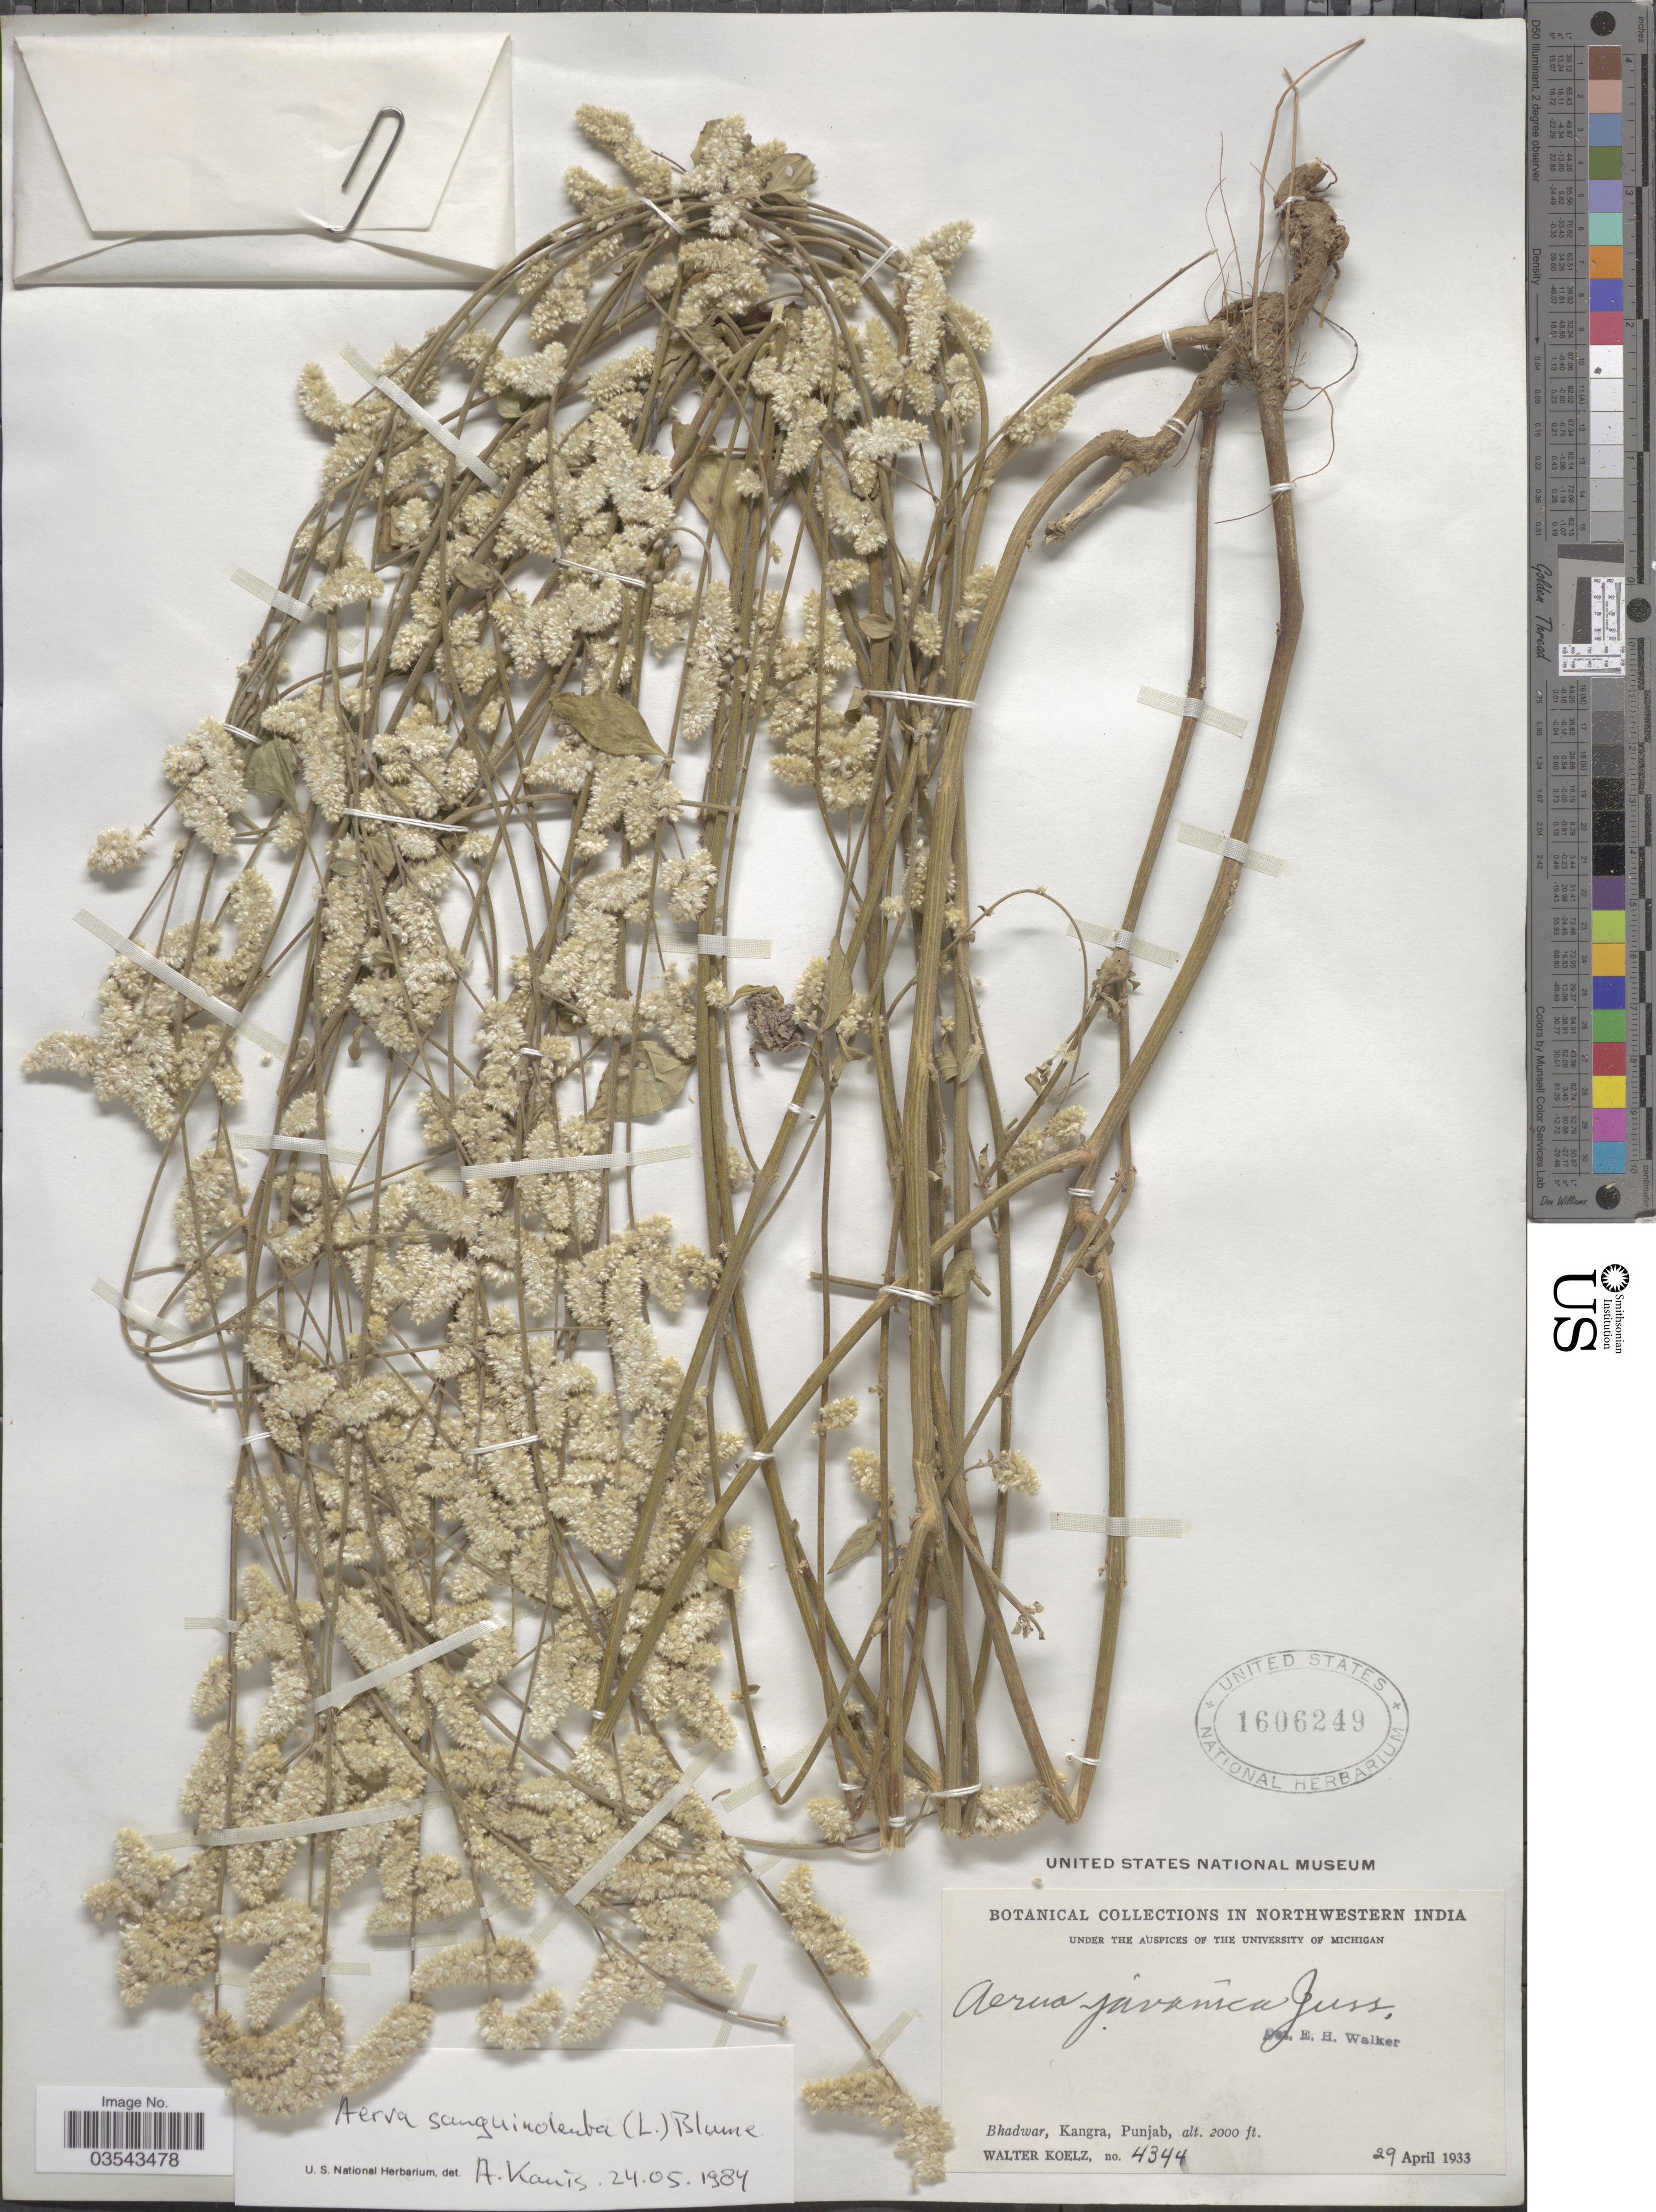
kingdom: Plantae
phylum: Tracheophyta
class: Magnoliopsida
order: Caryophyllales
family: Amaranthaceae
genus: Ouret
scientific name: Ouret sanguinolenta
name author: (L.) Kuntze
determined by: Strong, Mark T., (BOT), Smithsonian Institution - National Museum of Natural History (UNITED STATES)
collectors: W. N. Koelz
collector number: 4344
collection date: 1933-04-29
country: India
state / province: Punjab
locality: Northwestern India. Bhadwar, Kangra.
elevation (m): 610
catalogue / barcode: US 1606249